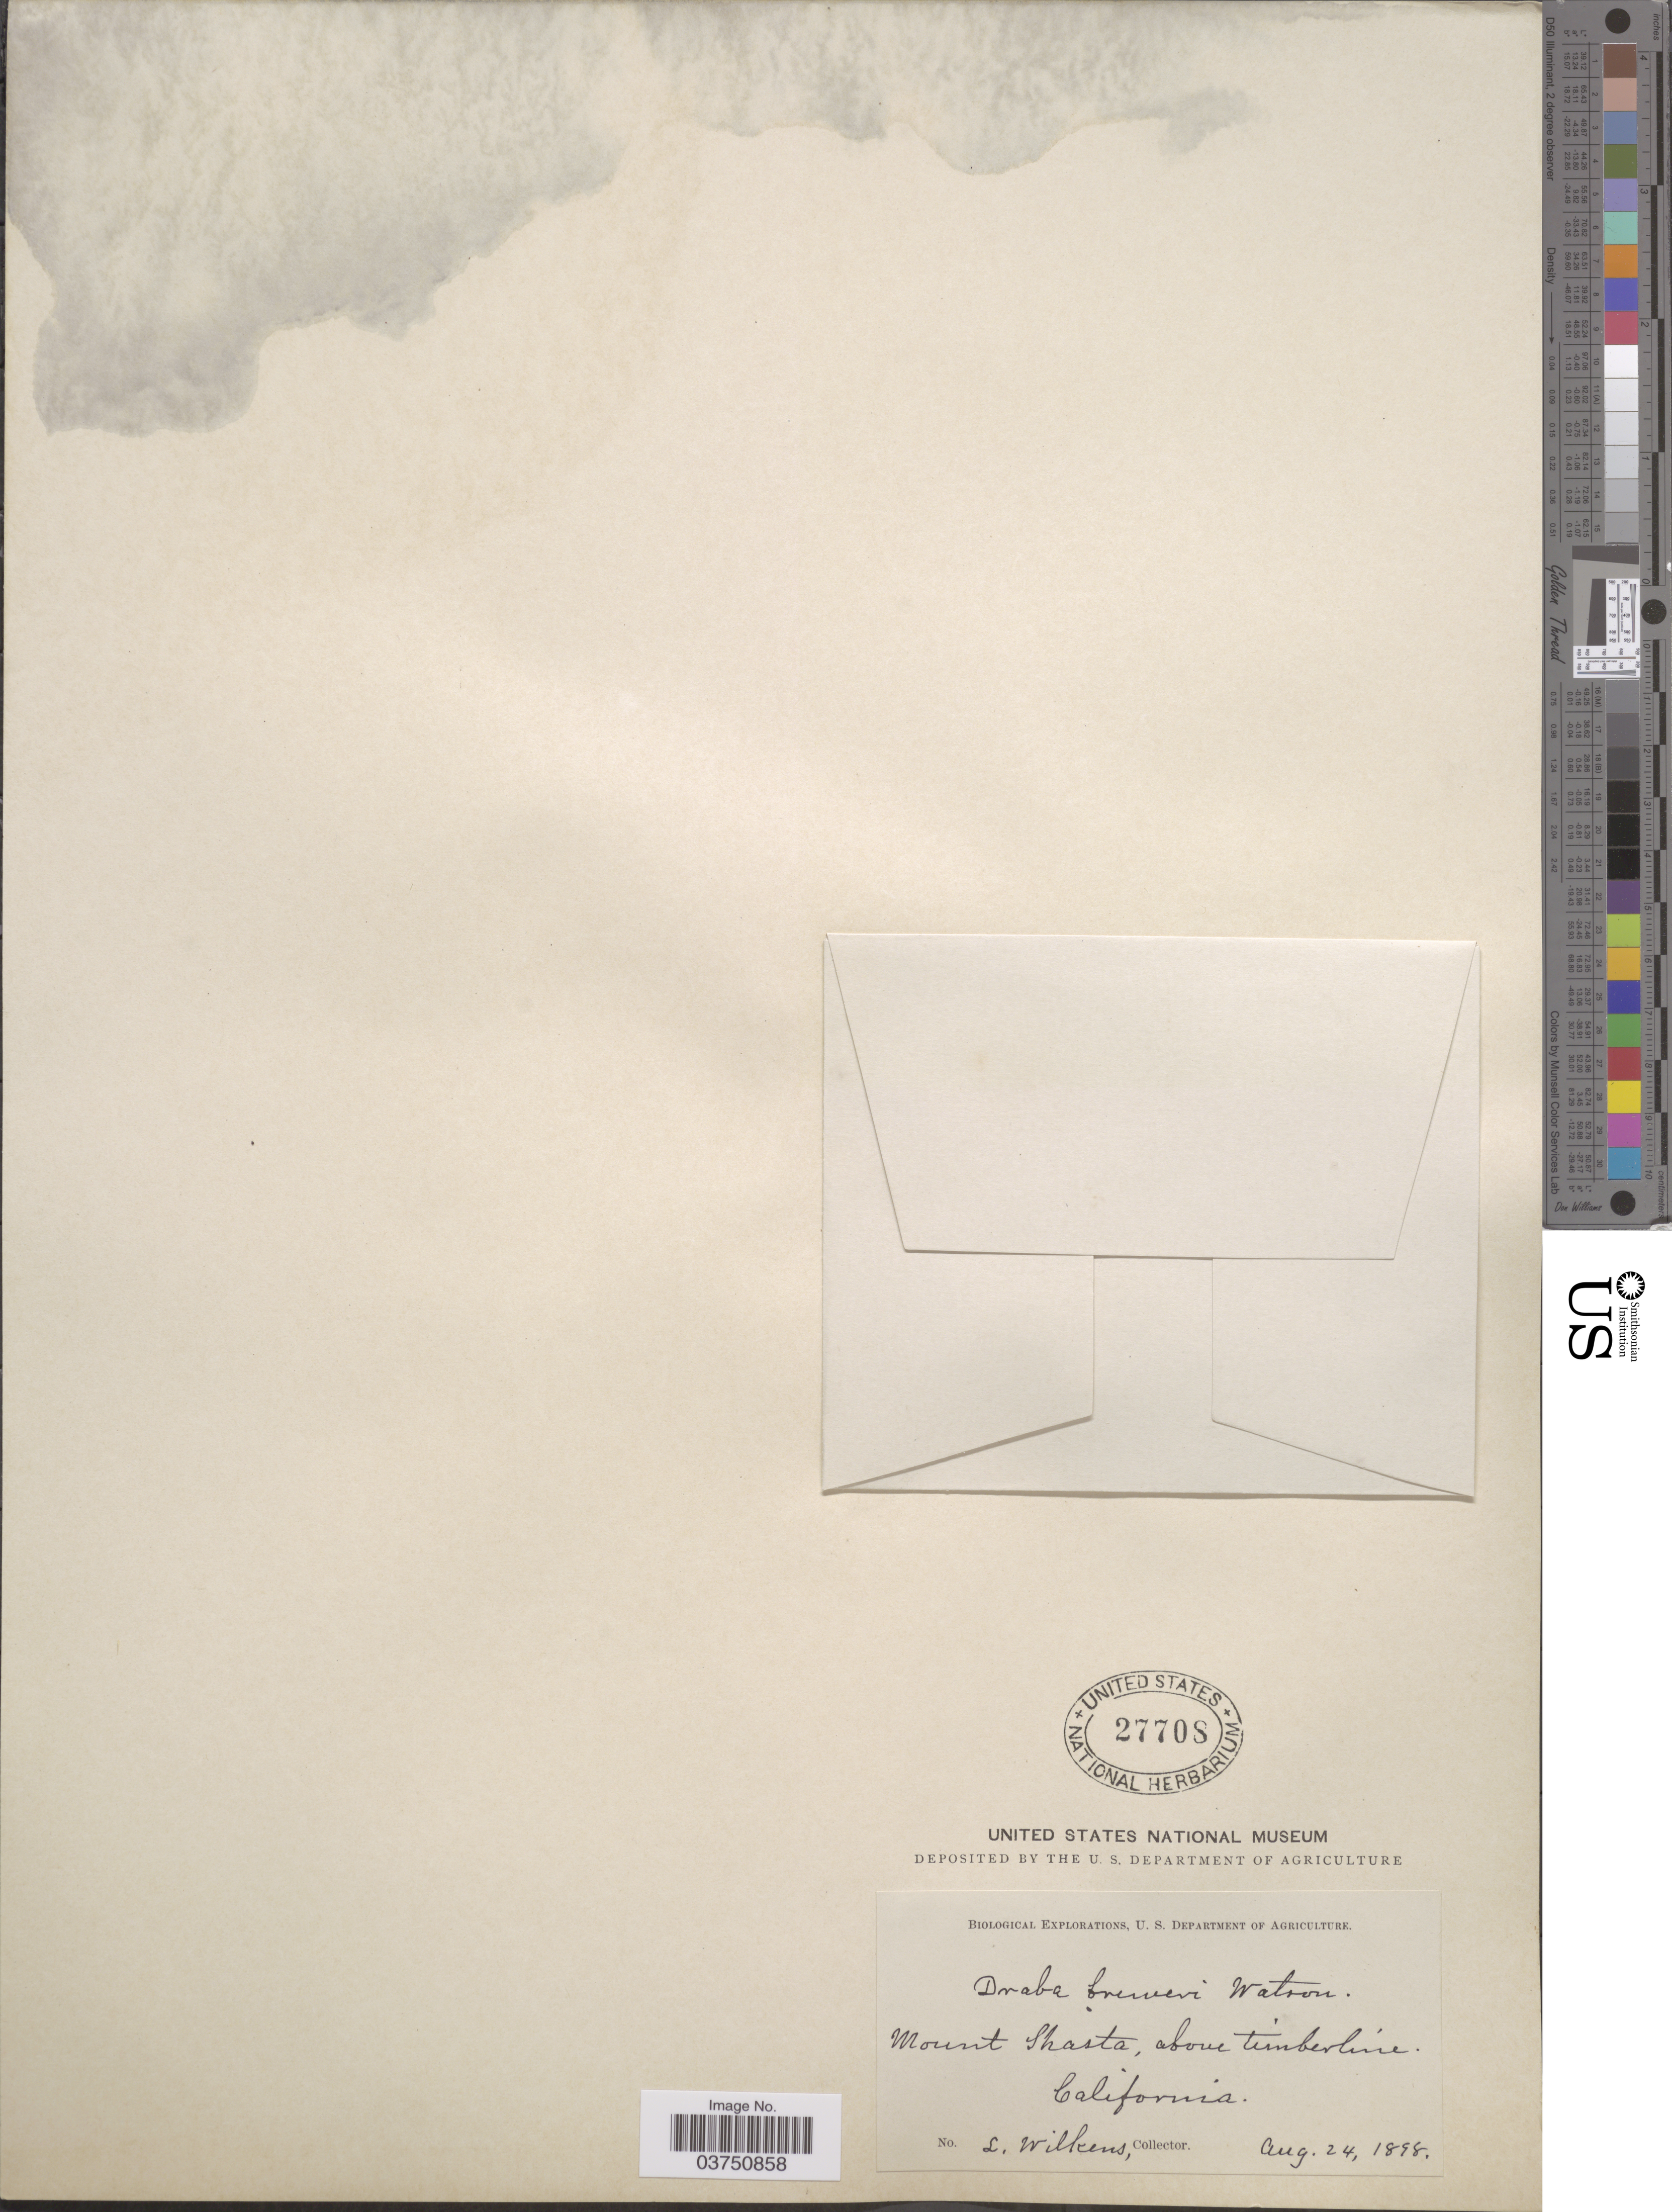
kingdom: Plantae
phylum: Tracheophyta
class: Magnoliopsida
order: Brassicales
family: Brassicaceae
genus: Draba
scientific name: Draba breweri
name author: S. Watson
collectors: L. Wilkens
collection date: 1898-08-24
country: United States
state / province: California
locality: Mount Shasta, above Timberline.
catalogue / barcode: US 27708